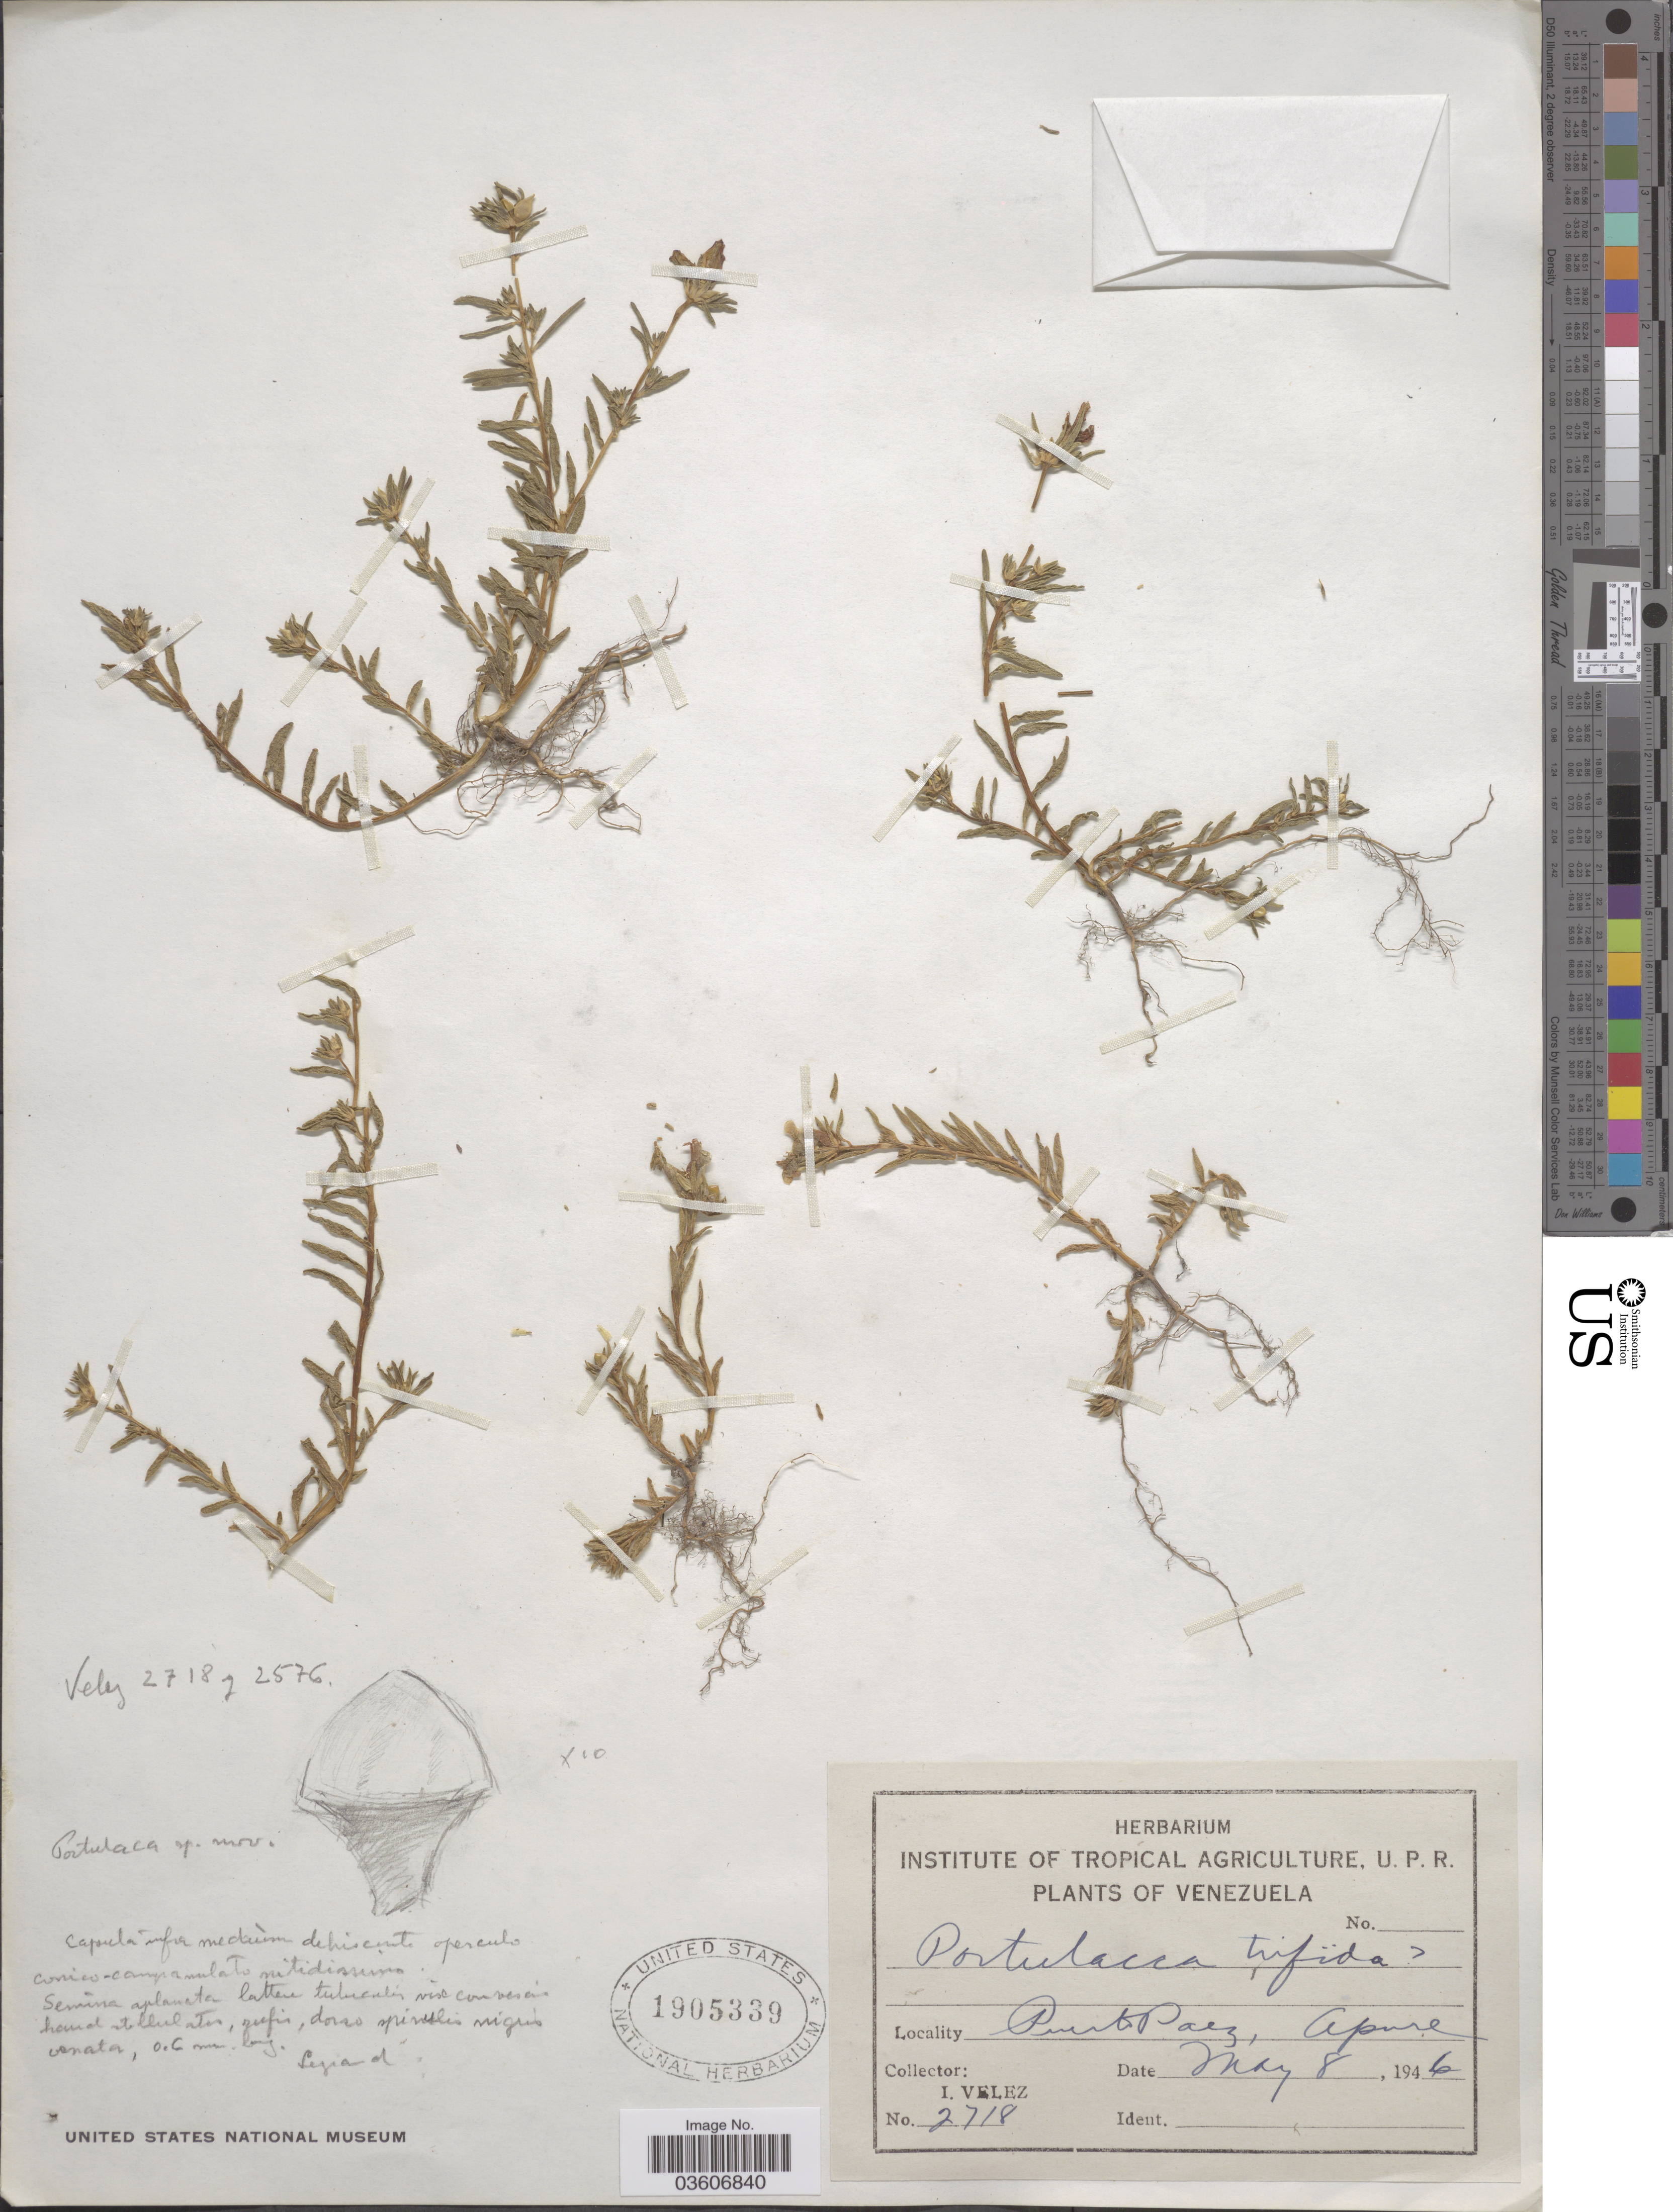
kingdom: Plantae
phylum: Tracheophyta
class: Magnoliopsida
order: Caryophyllales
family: Portulacaceae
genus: Portulaca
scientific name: Portulaca sp.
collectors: I. Velez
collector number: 2718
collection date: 1946-05-08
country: Venezuela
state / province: Apure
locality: Puerto Paez.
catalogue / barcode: US 1905339